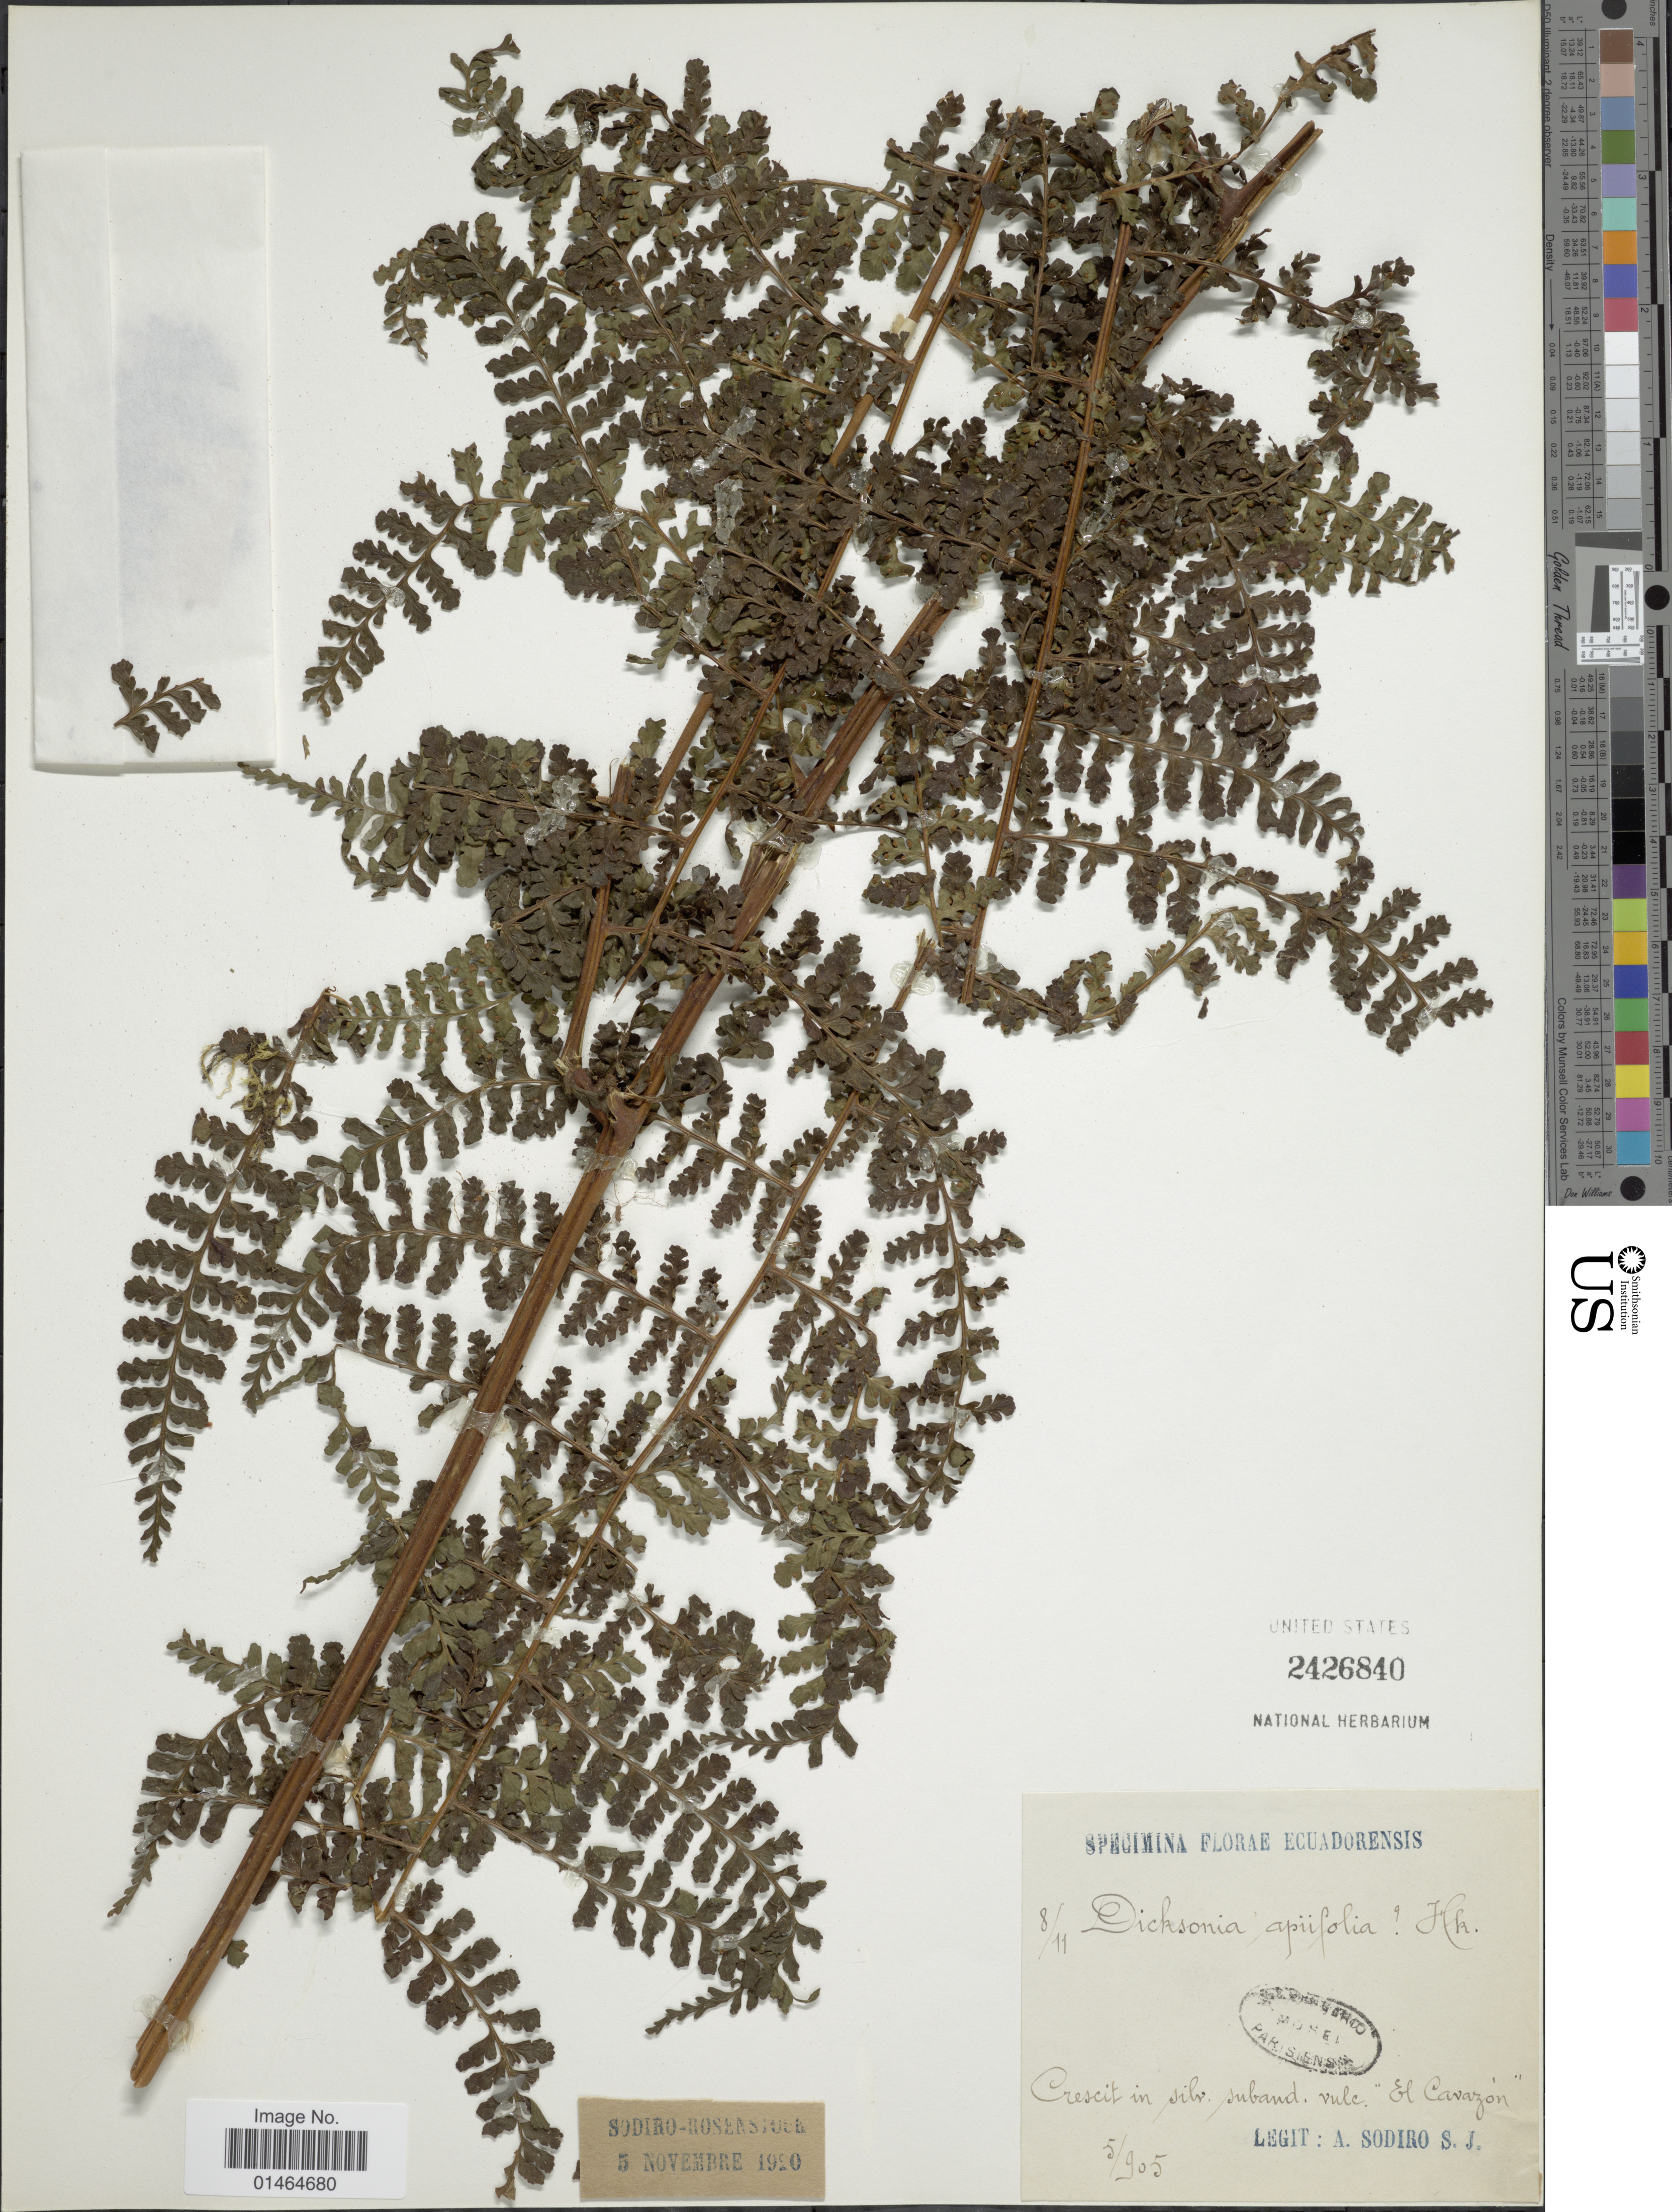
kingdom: Plantae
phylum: Tracheophyta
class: Polypodiopsida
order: Polypodiales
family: Dennstaedtiaceae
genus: Dennstaedtia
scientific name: Dennstaedtia dissecta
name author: (Sw.) T. Moore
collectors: A. Sodiro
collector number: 8/11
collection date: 1905-05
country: Ecuador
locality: Crescit in silv. suband. vule. "El Cavazón"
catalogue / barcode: US 2426840